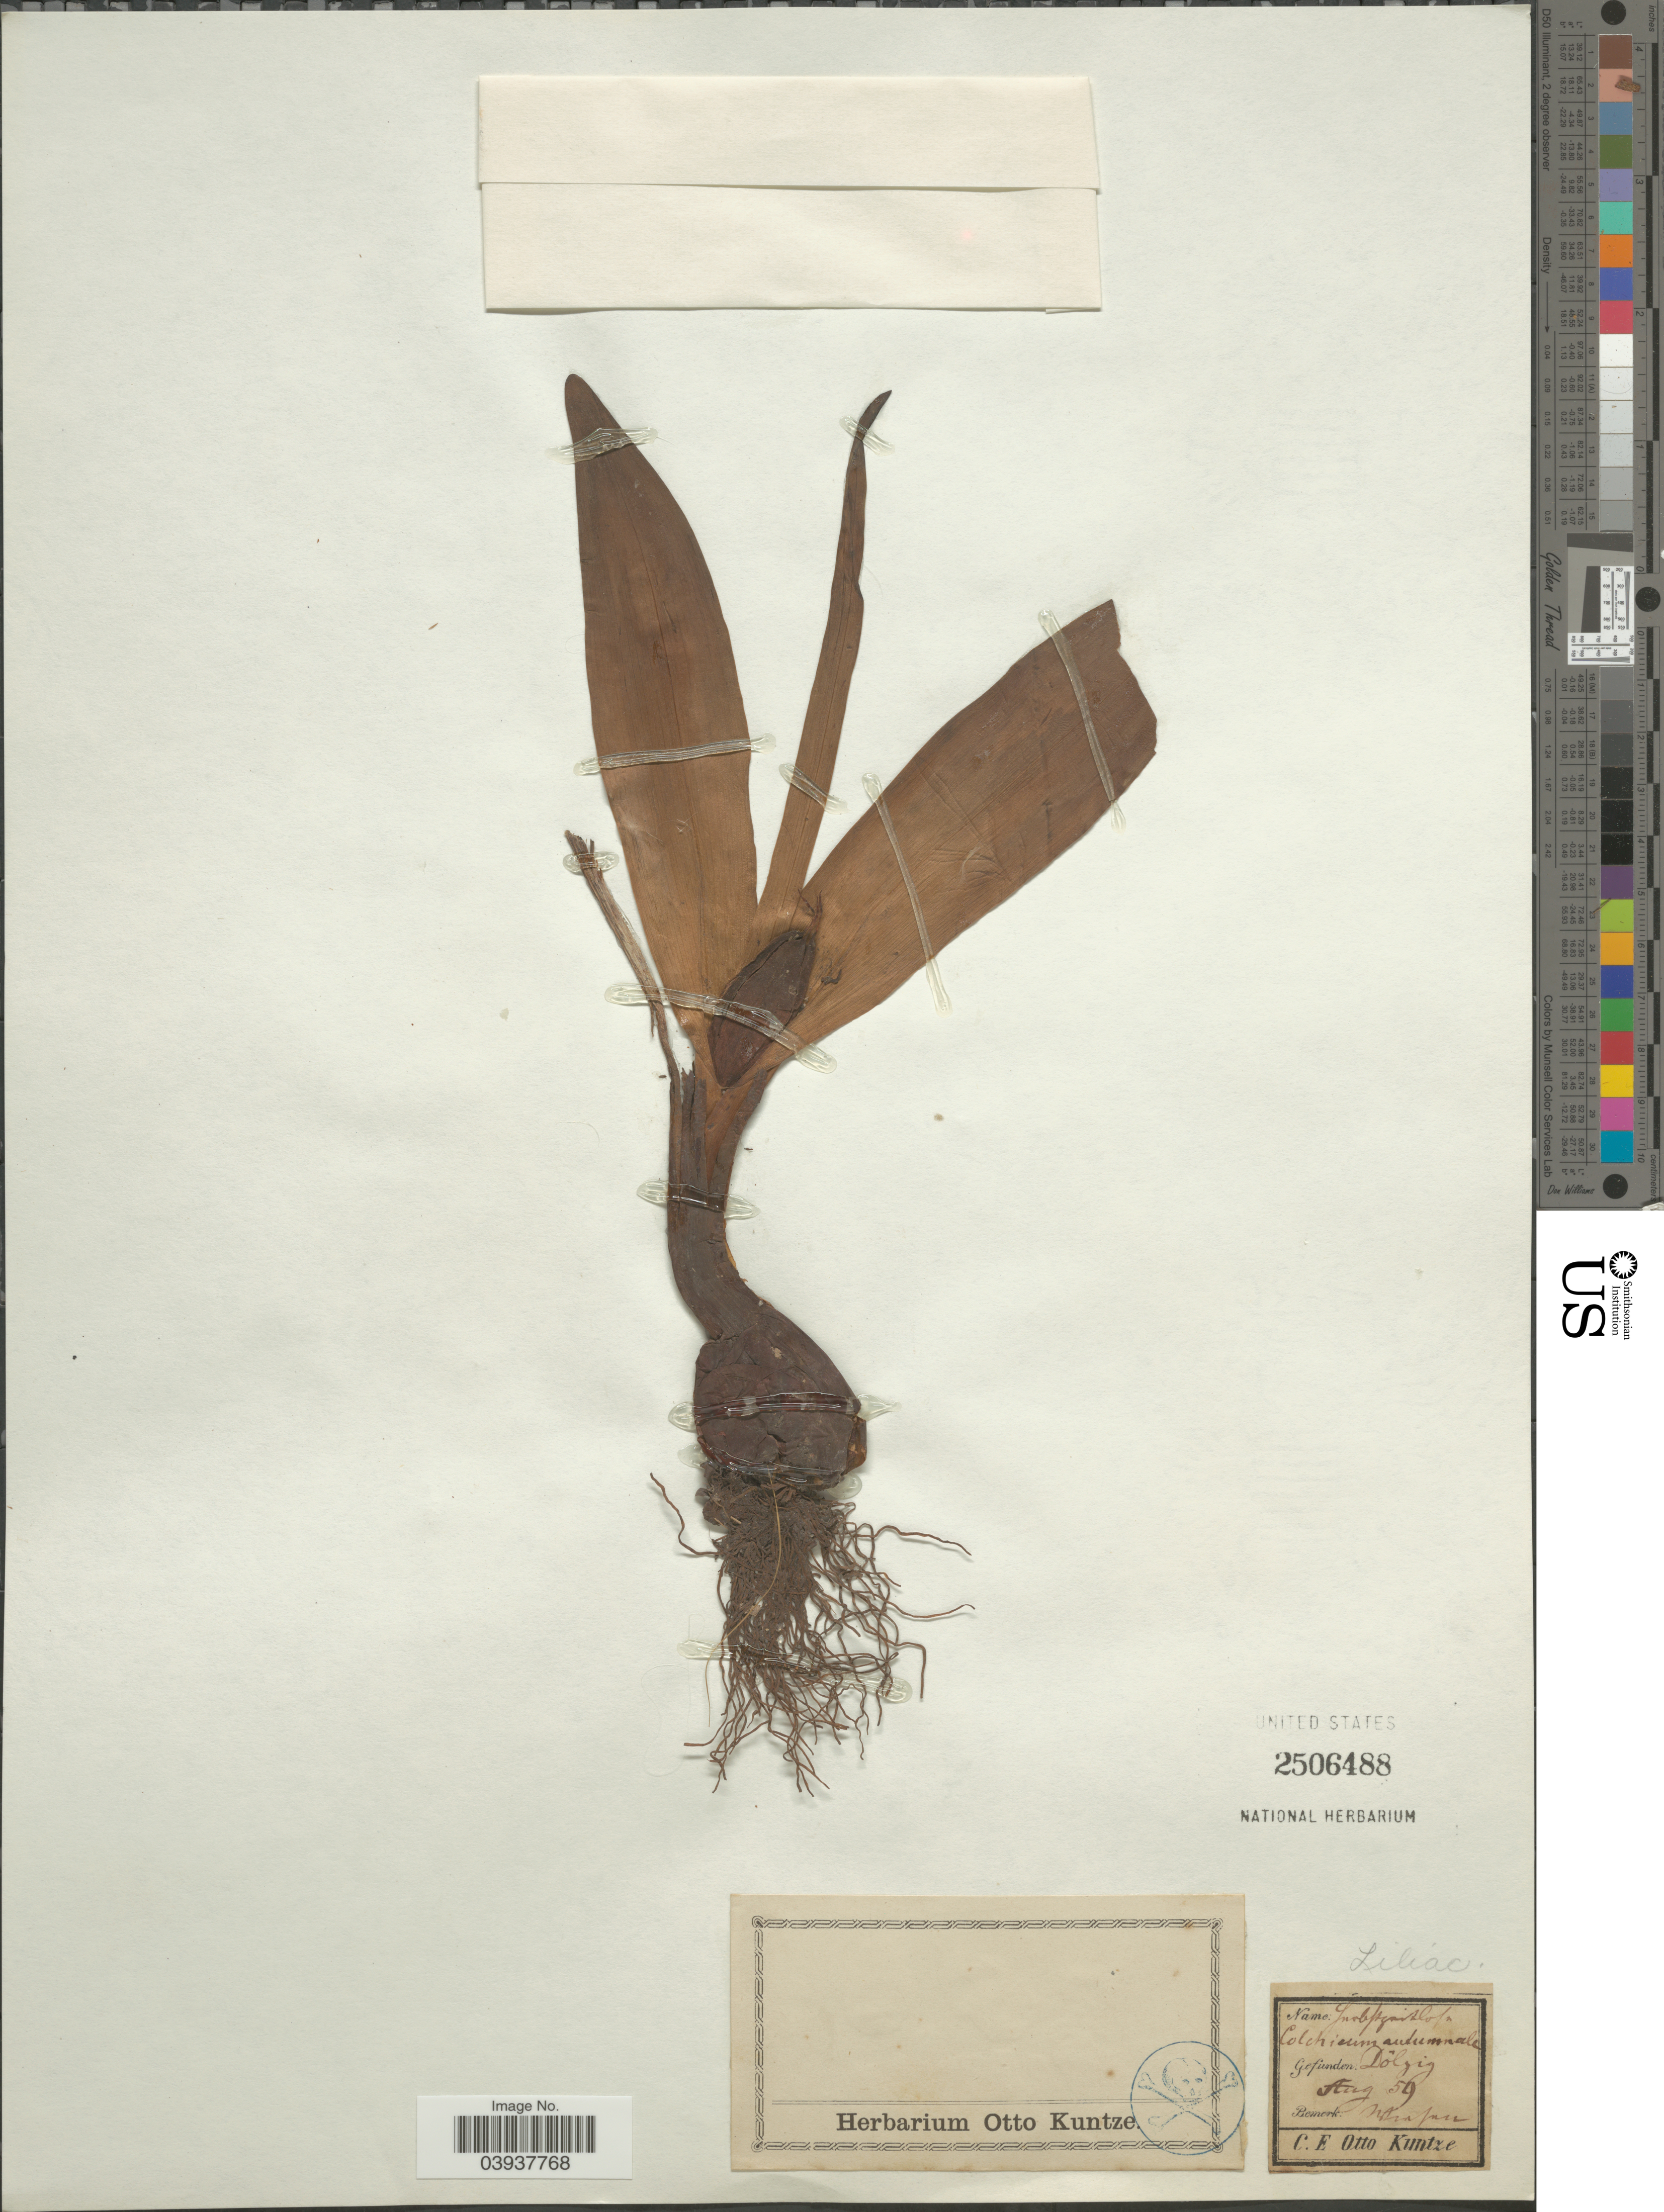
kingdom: Plantae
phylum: Tracheophyta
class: Liliopsida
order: Liliales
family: Colchicaceae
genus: Colchicum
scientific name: Colchicum autumnale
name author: L.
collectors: C.E.O. Kuntze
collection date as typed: Transcribed d/m/y: /8/59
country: Germany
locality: Dölzig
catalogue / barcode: US 2506488